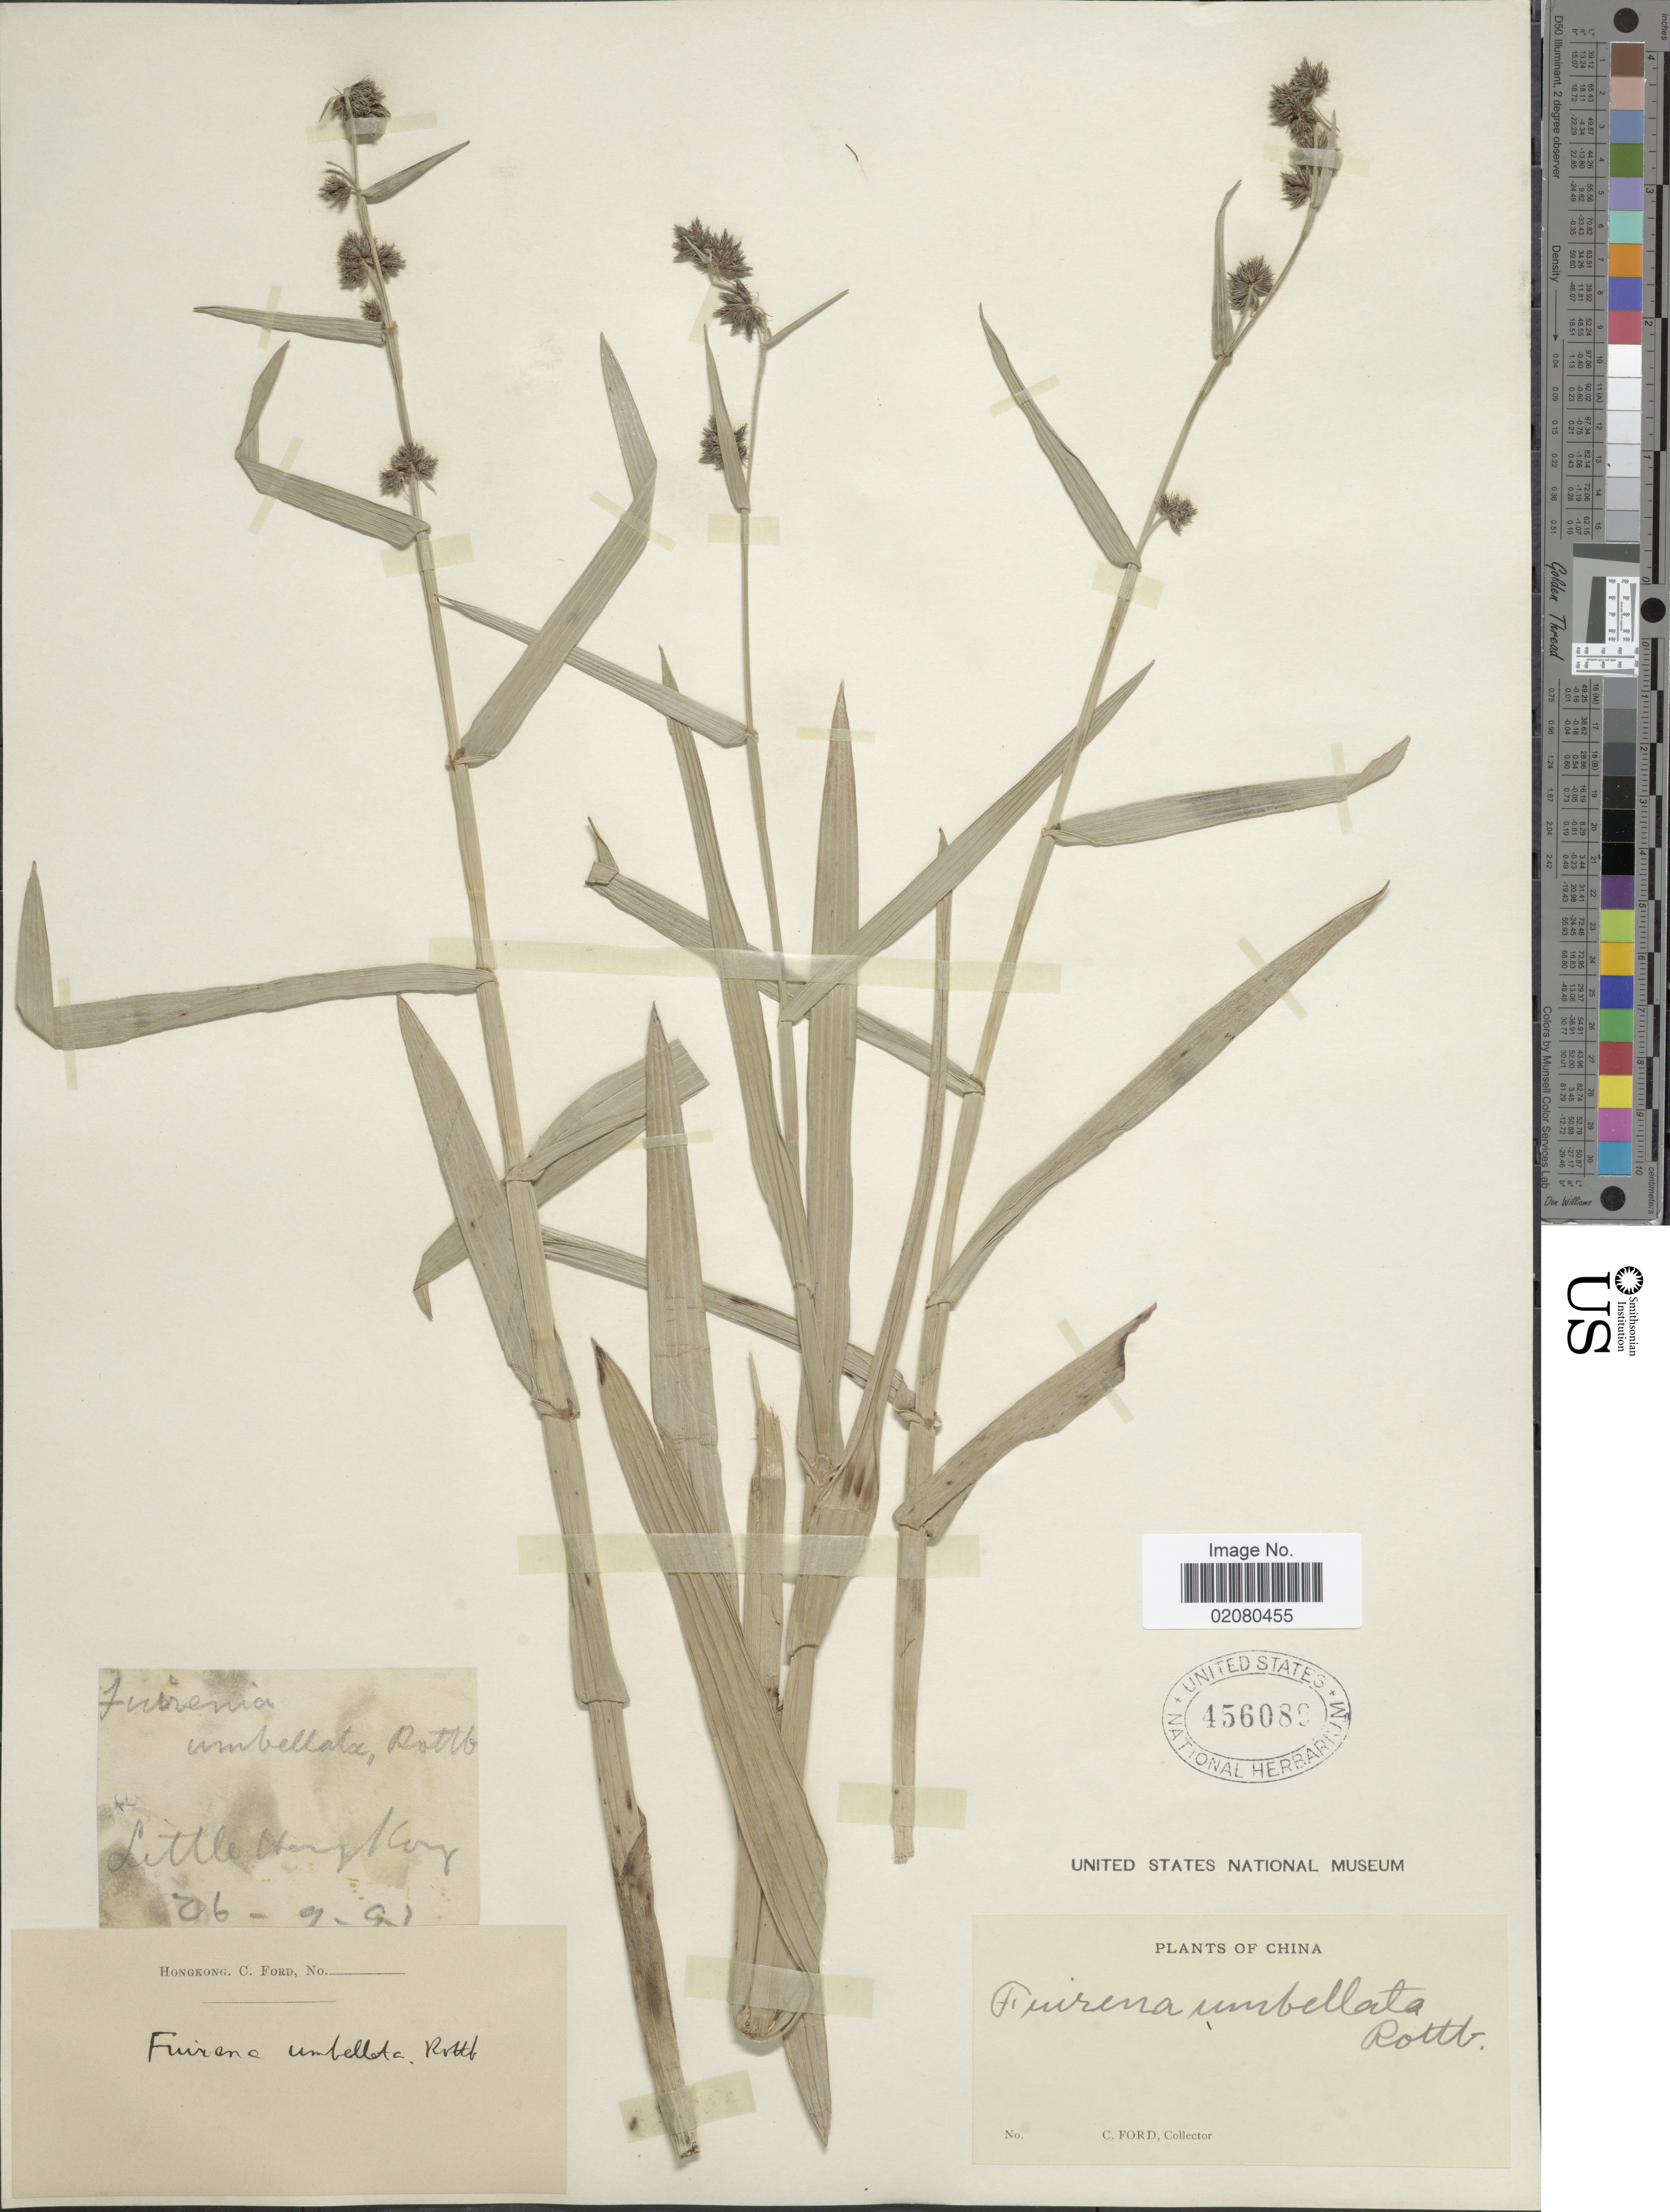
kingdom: Plantae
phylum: Tracheophyta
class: Liliopsida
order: Poales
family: Cyperaceae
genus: Fuirena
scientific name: Fuirena umbellata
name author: Rottb.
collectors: C. Ford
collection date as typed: Transcribed d/m/y: 26/9/91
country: China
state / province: Hong Kong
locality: Little Hong Kong.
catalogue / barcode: US 456089